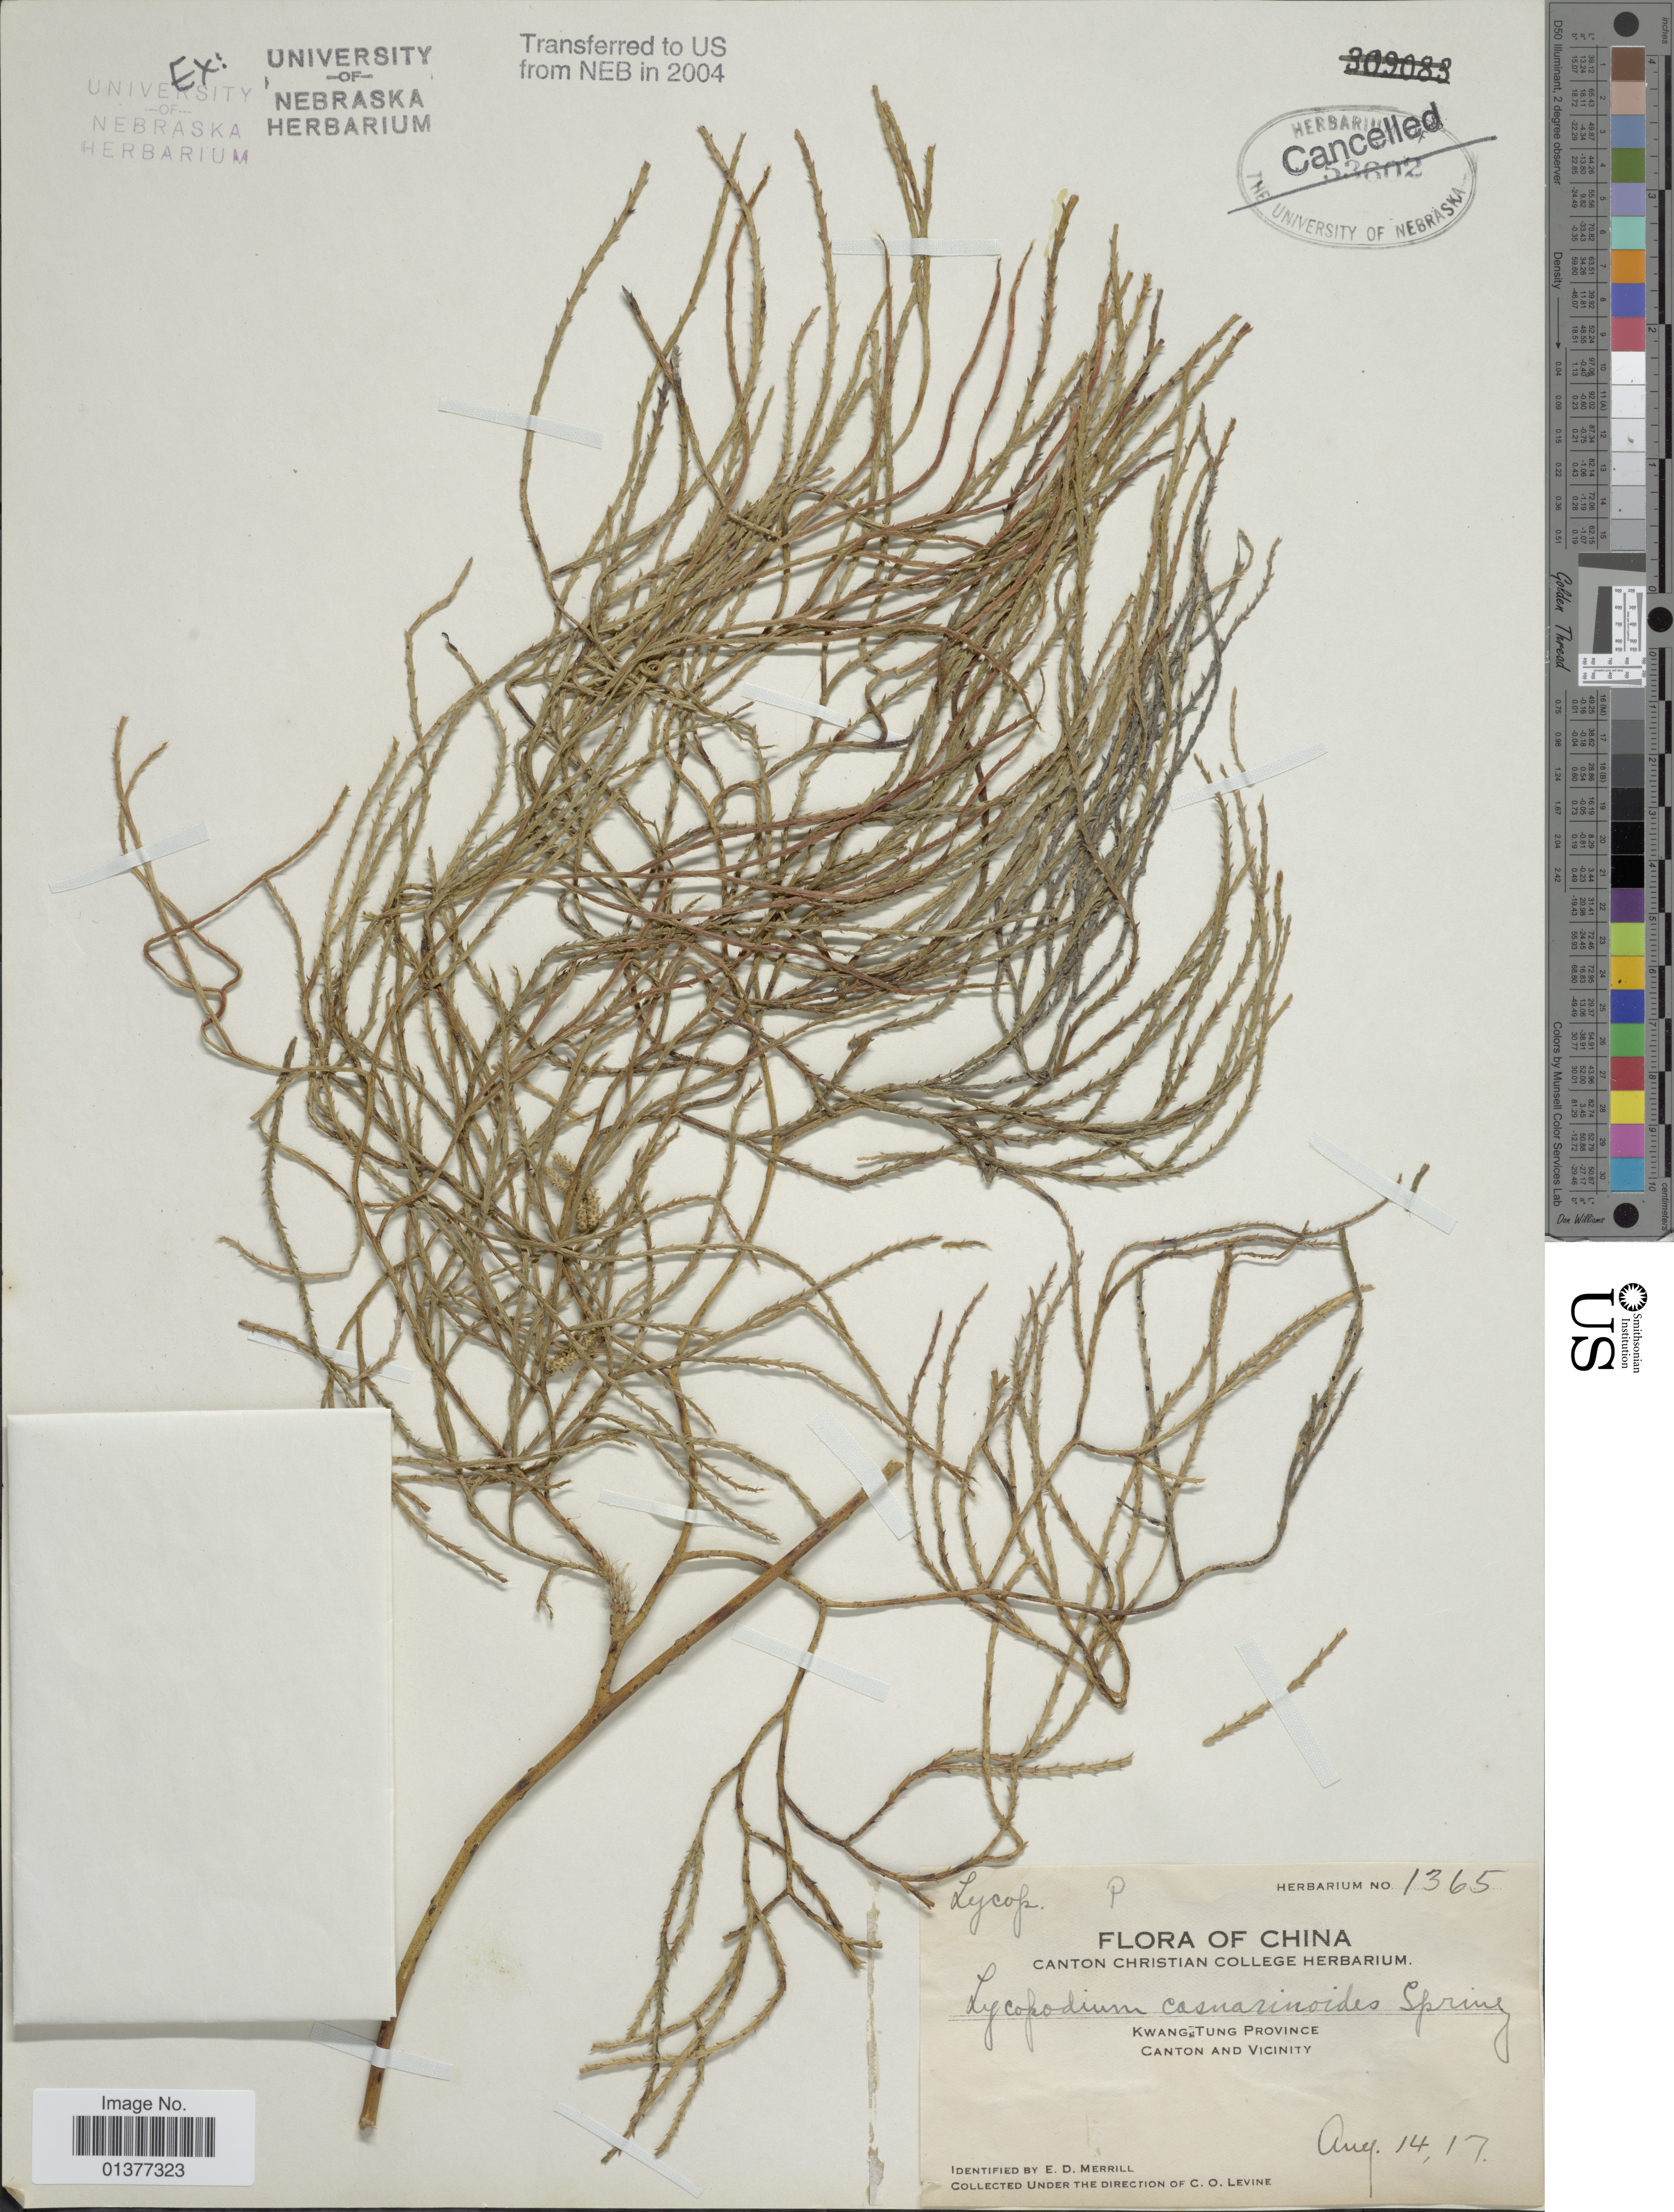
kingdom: Plantae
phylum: Tracheophyta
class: Lycopodiopsida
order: Lycopodiales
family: Lycopodiaceae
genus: Lycopodiastrum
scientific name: Lycopodiastrum casuarinoides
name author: (Spring) Holub ex R.D. Dixit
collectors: C. O. Levine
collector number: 1365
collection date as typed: Transcribed d/m/y: 14/8/17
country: China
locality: Kwangtung Province, Canton and Vicinity